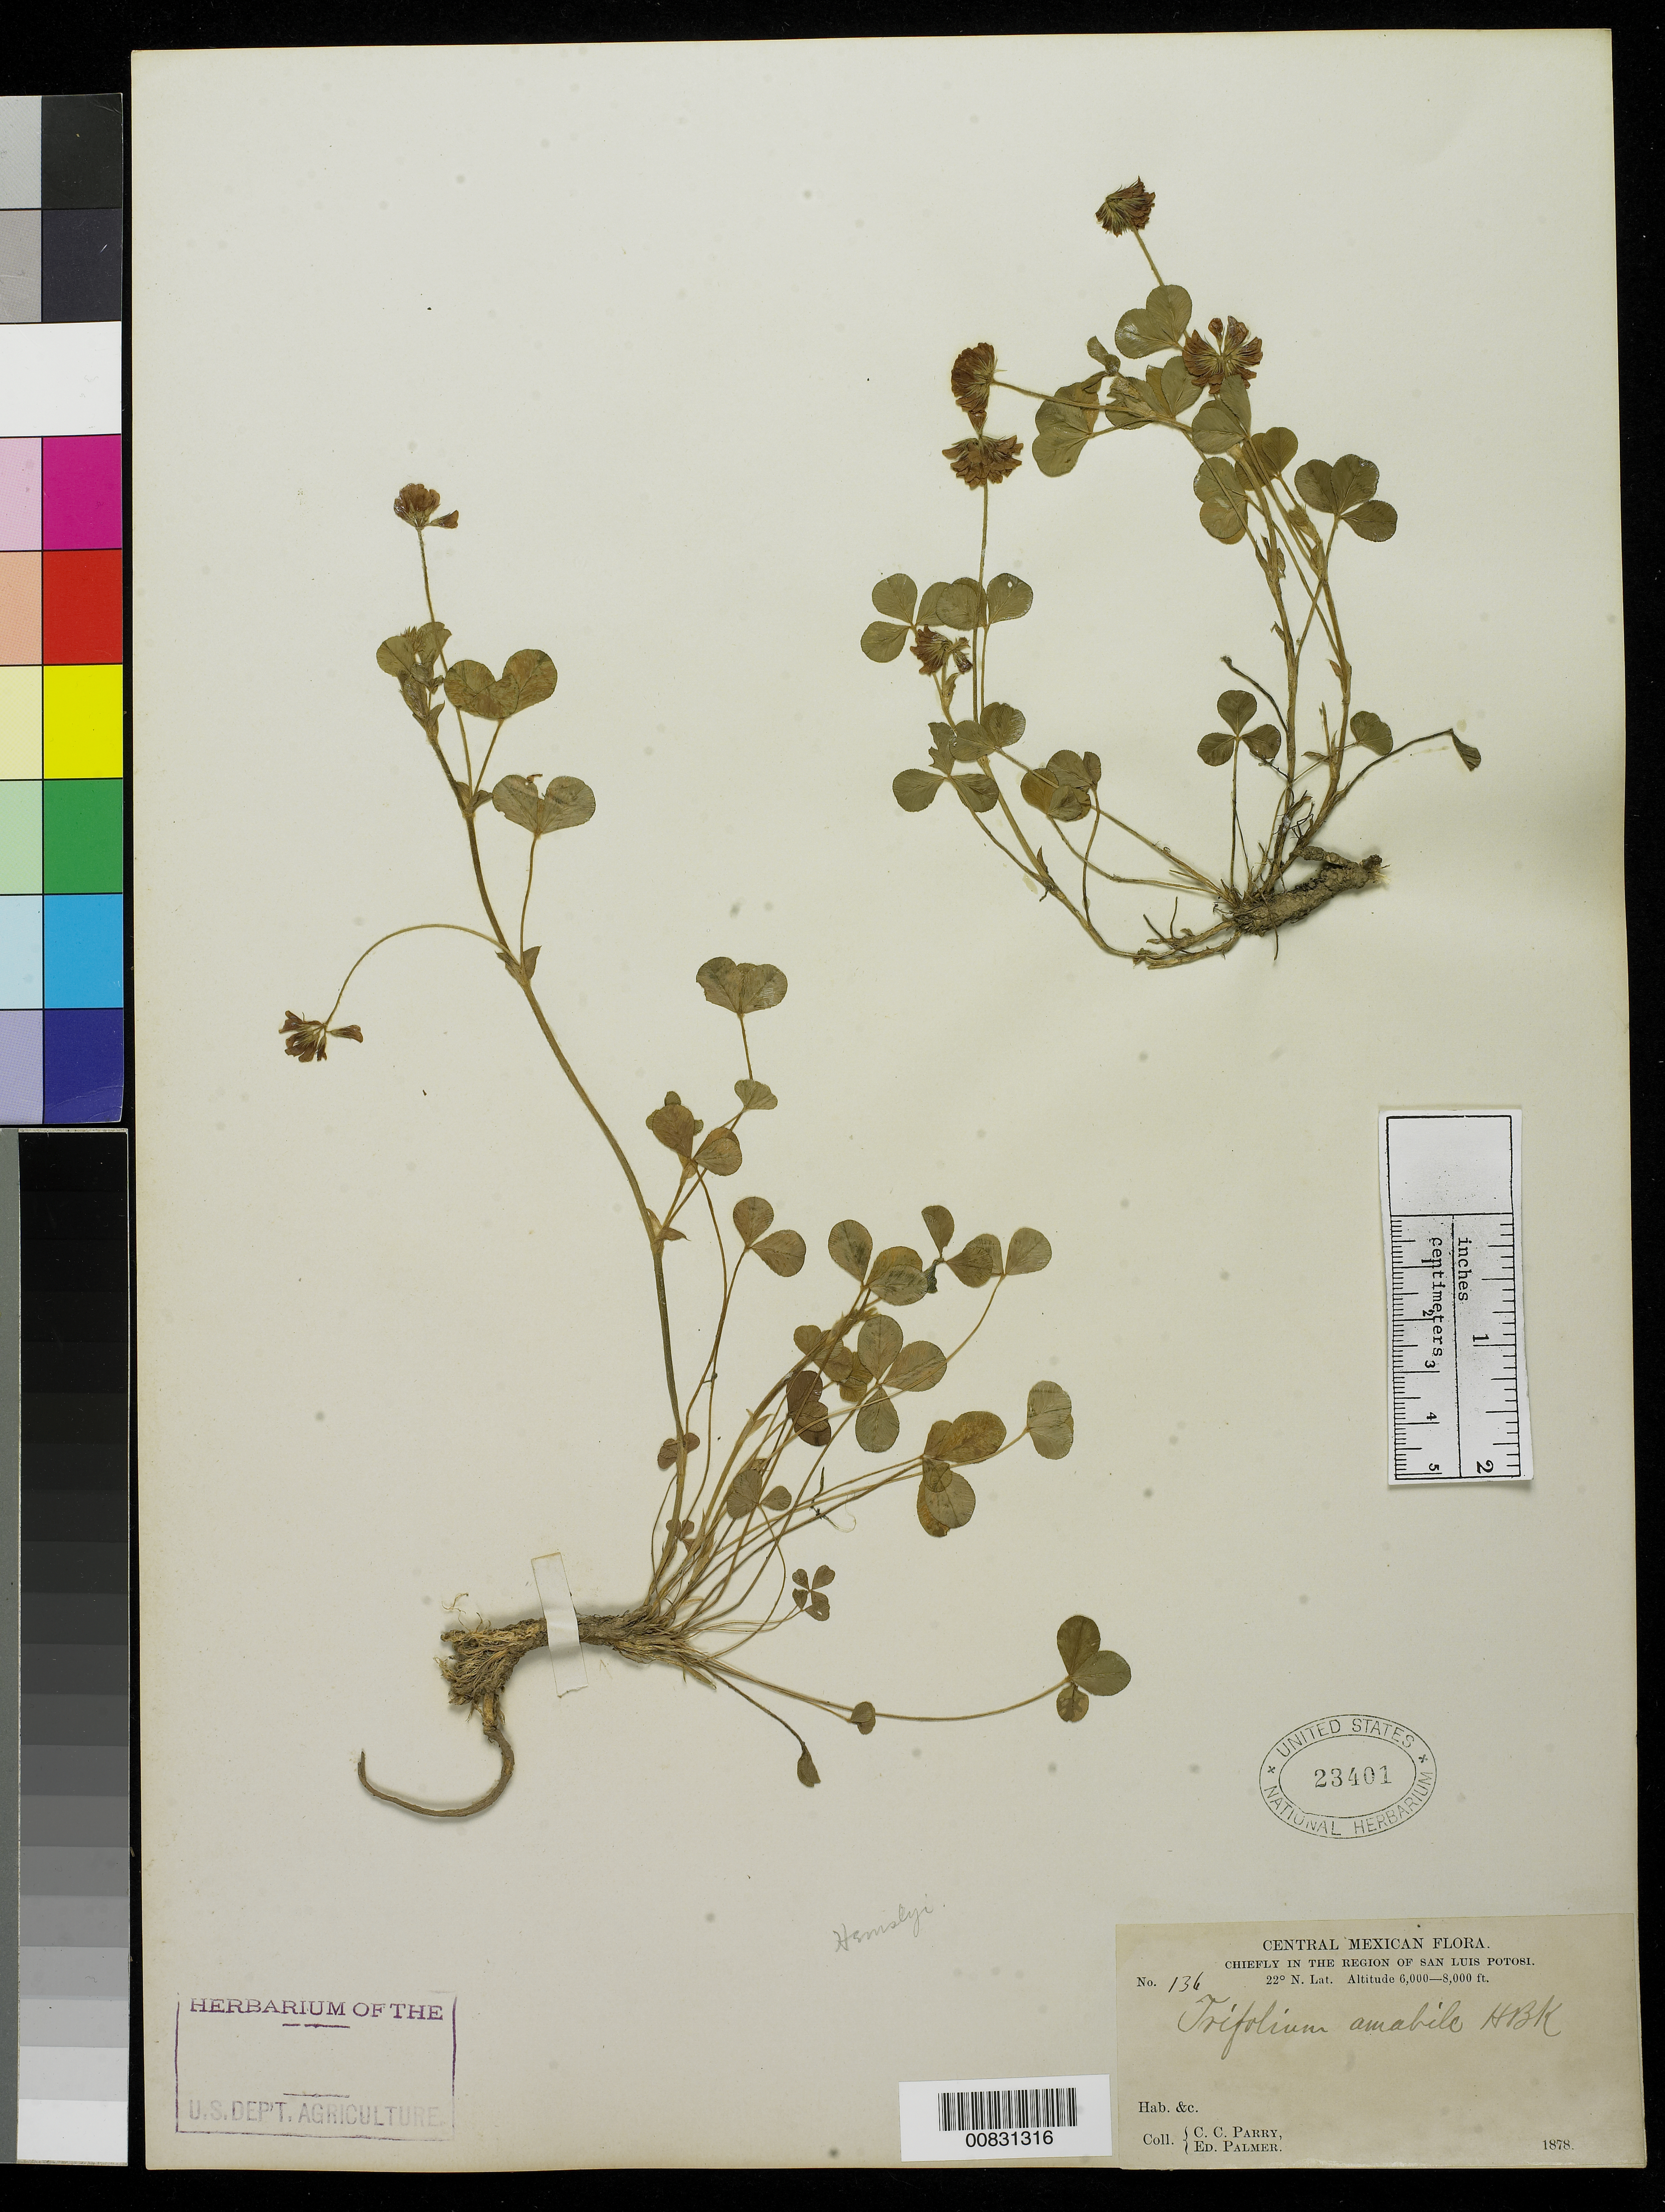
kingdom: Plantae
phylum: Tracheophyta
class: Magnoliopsida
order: Fabales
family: Fabaceae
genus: Trifolium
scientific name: Trifolium amabile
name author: Kunth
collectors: C. C. Parry & E. Palmer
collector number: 136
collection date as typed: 1878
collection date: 1878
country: Mexico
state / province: San Luis Potosí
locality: Chiefly in the region of San Luis Potosí.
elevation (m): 1829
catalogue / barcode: US 23401